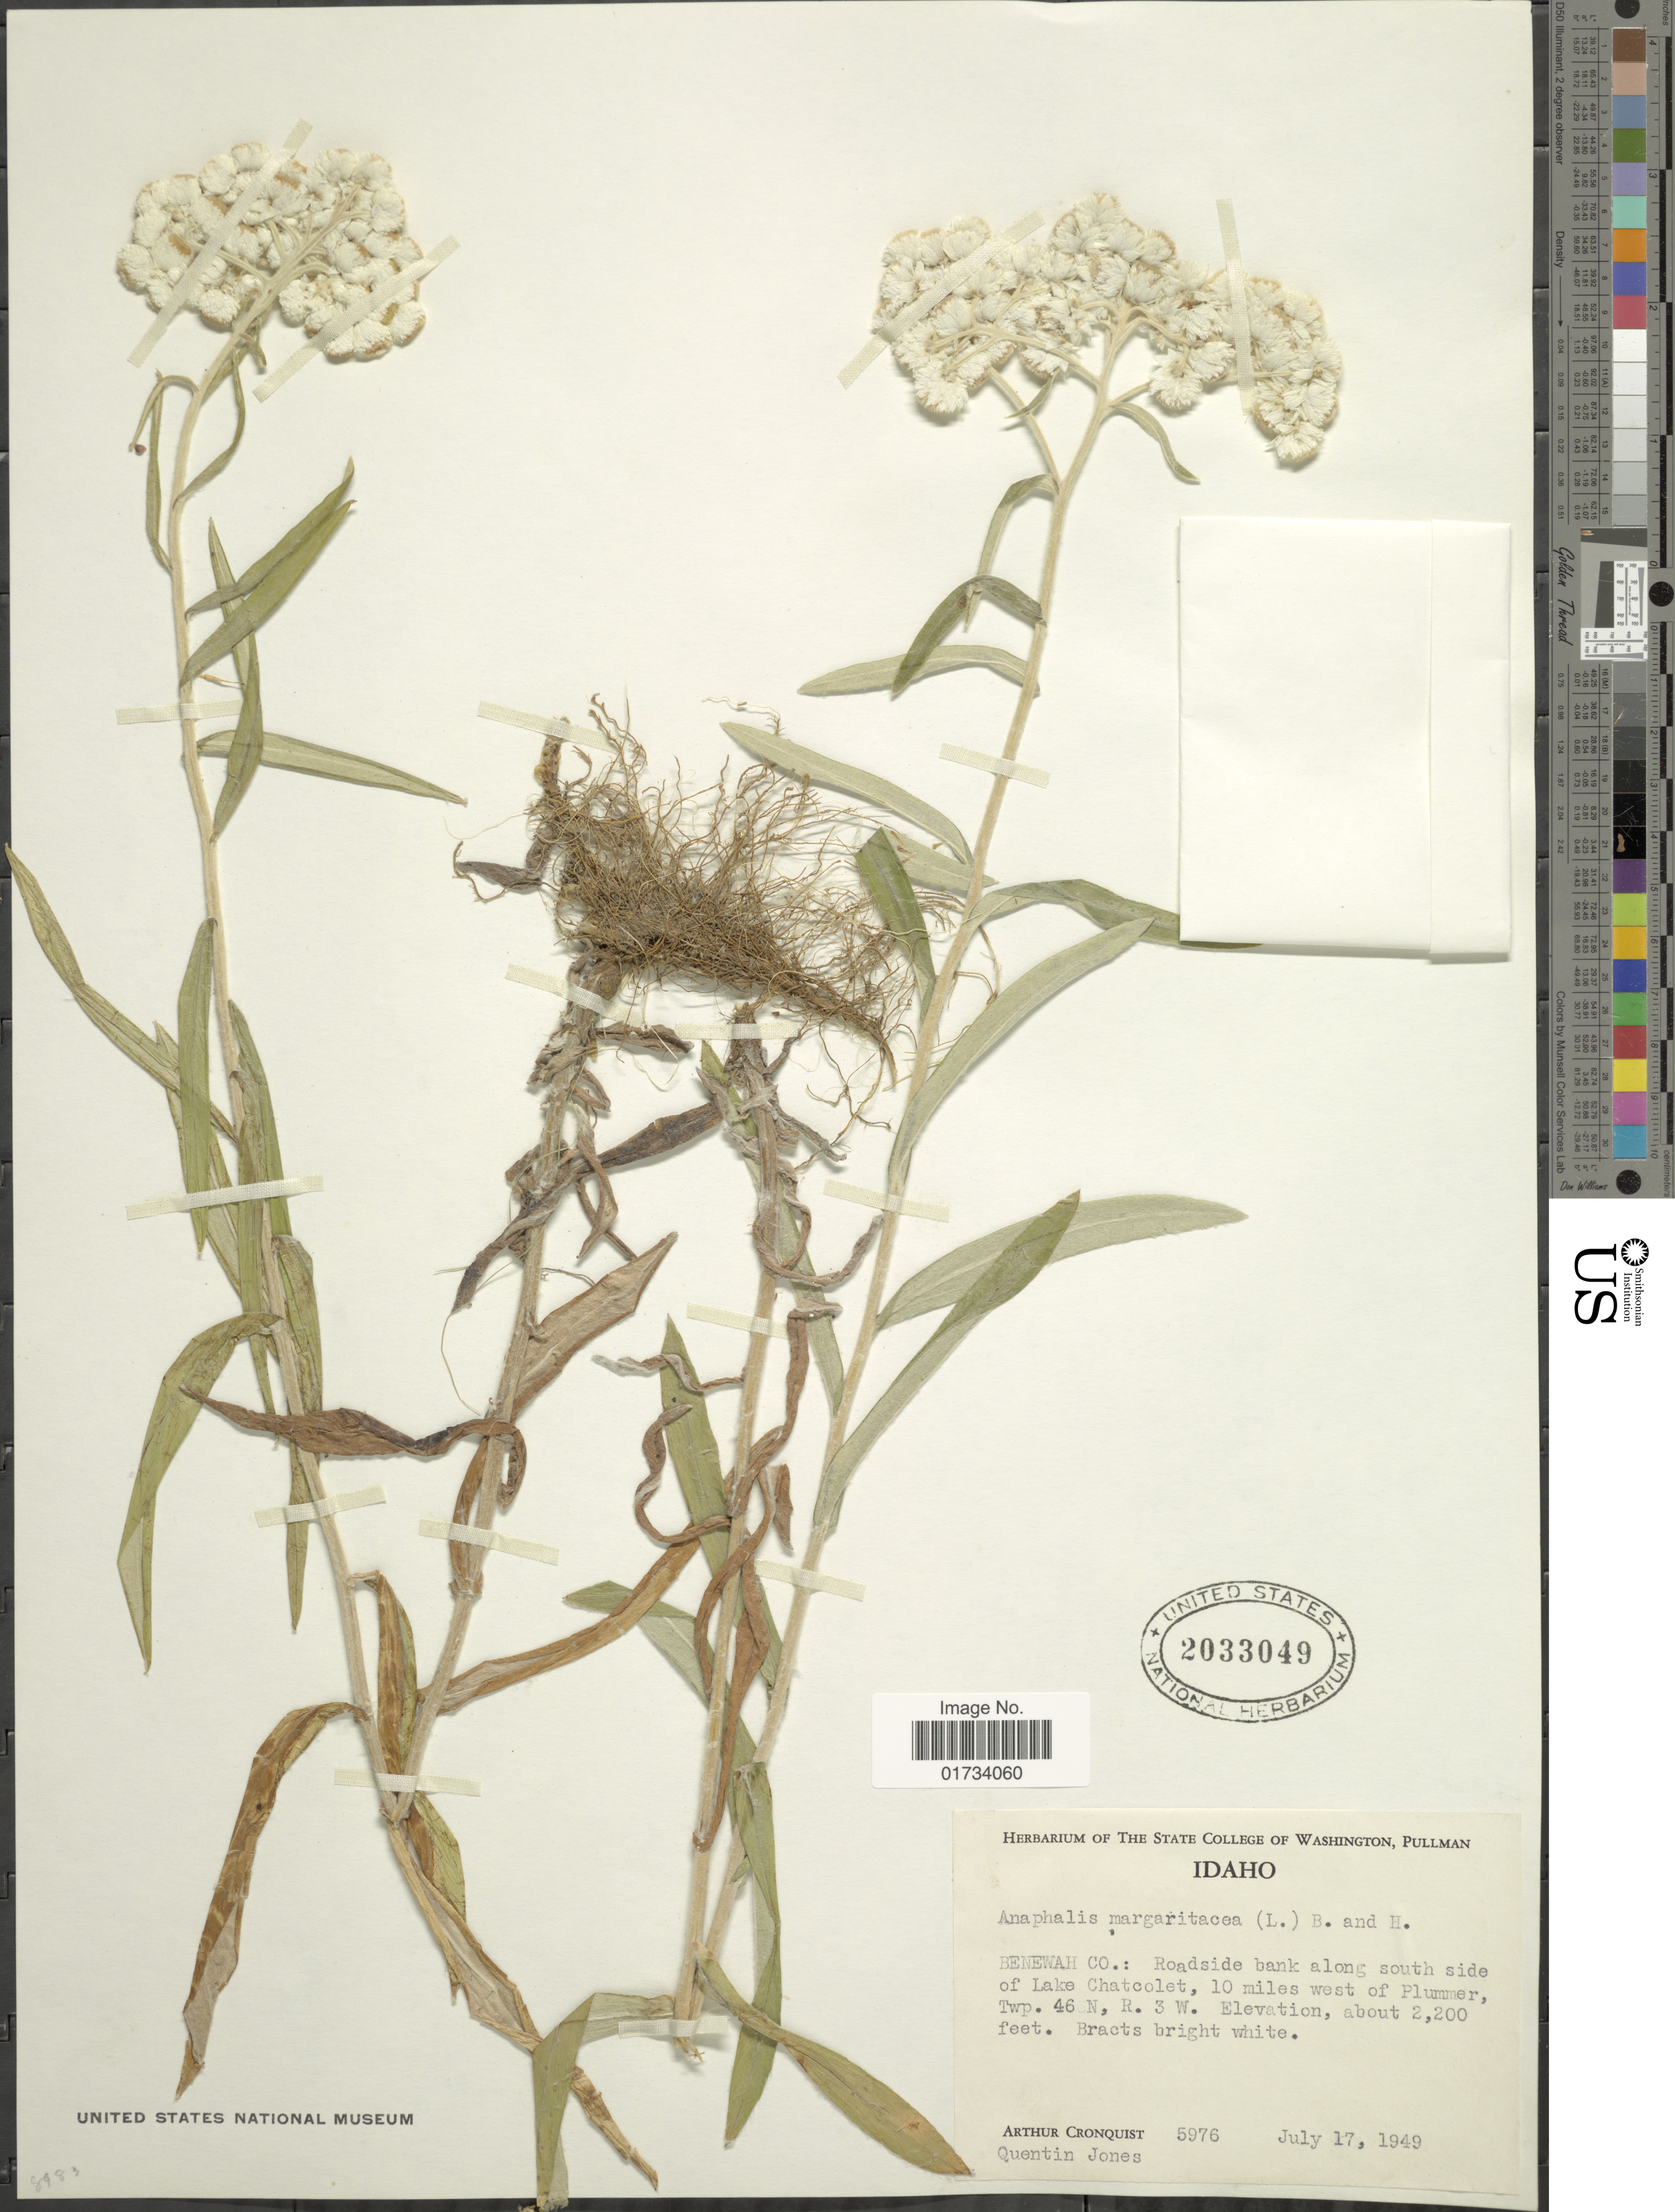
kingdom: Plantae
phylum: Tracheophyta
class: Magnoliopsida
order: Asterales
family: Asteraceae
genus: Anaphalis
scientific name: Anaphalis margaritacea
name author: (L.) Benth. & Hook. f.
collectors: A. J. Cronquist & Q. Jones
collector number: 5976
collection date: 1949-07-17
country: United States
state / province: Idaho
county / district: Benewah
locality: Benewah Co.: roadside bank along south side of Lake Chatcolet, 10 miles west of Plummer, Twp. 46 N, R. 3 W.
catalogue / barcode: US 2033049